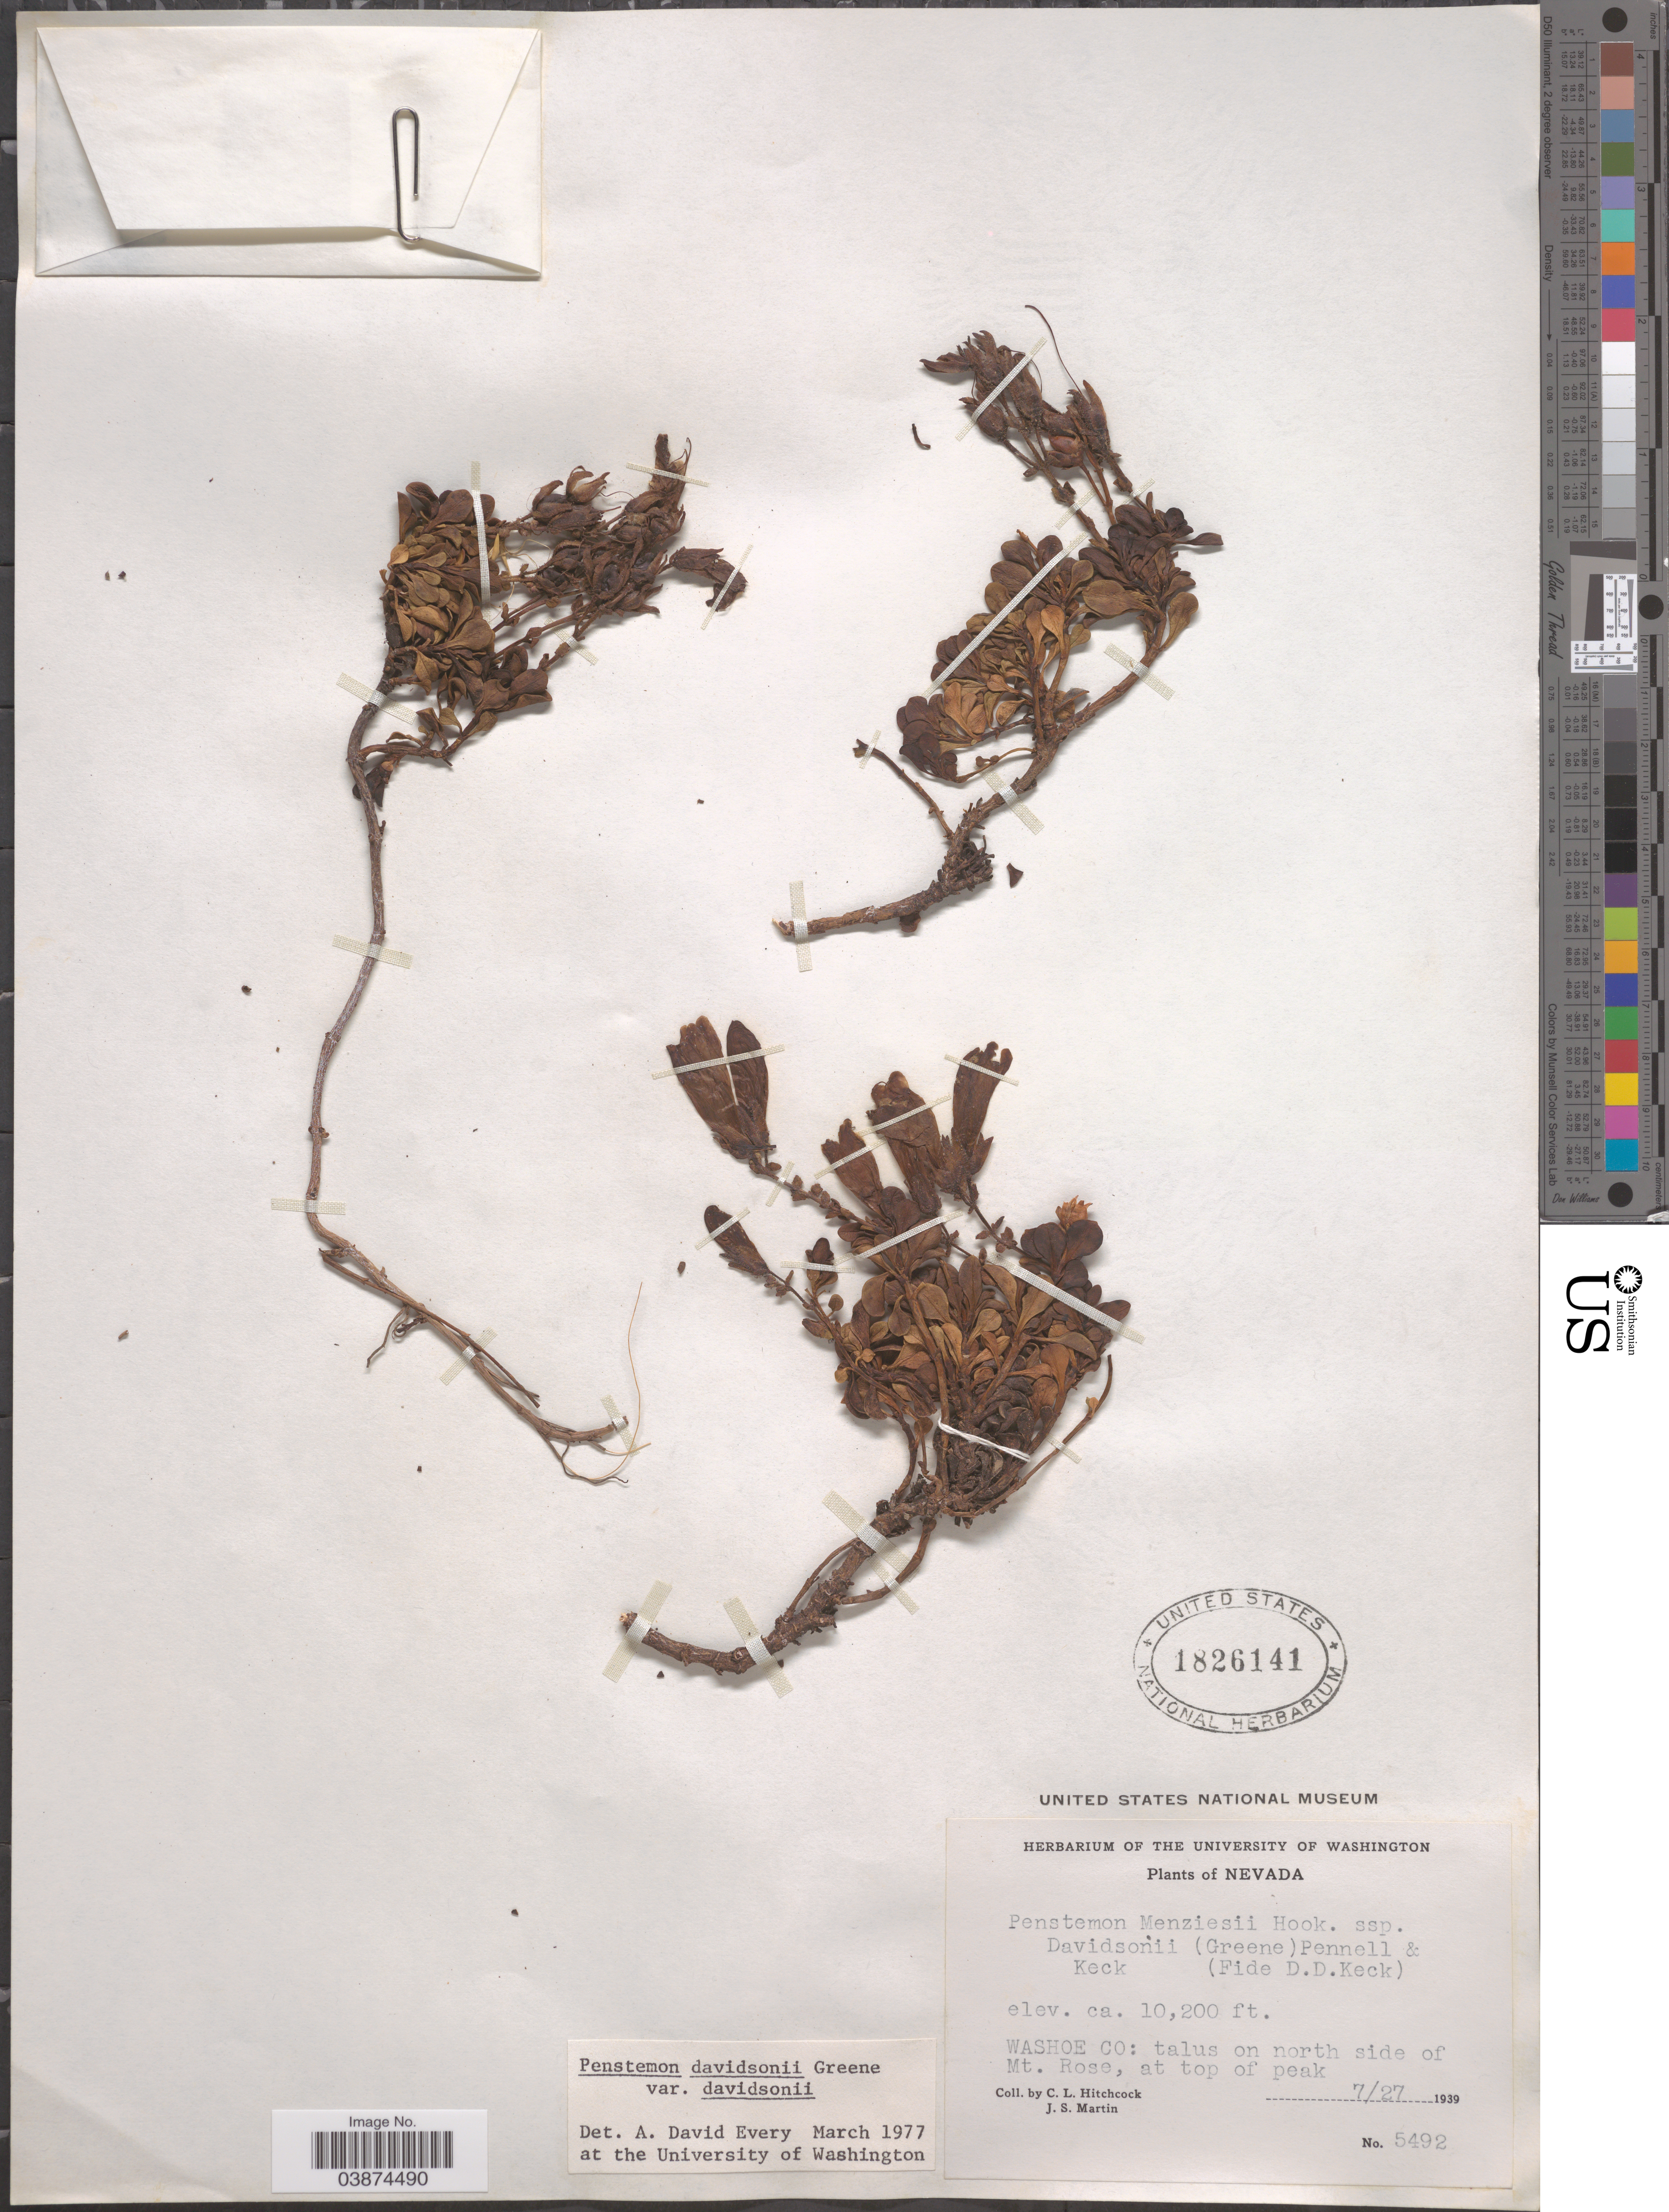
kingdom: Plantae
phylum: Tracheophyta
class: Magnoliopsida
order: Lamiales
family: Plantaginaceae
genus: Penstemon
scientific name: Penstemon davidsonii var. davidsonii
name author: Greene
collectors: C. L. Hitchcock & J. S. Martin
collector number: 5492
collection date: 1939-07-27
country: United States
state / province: Nevada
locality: Washoe Co: talus on north side of Mt. Rose, at top of peak.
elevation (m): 3109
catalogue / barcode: US 1826141